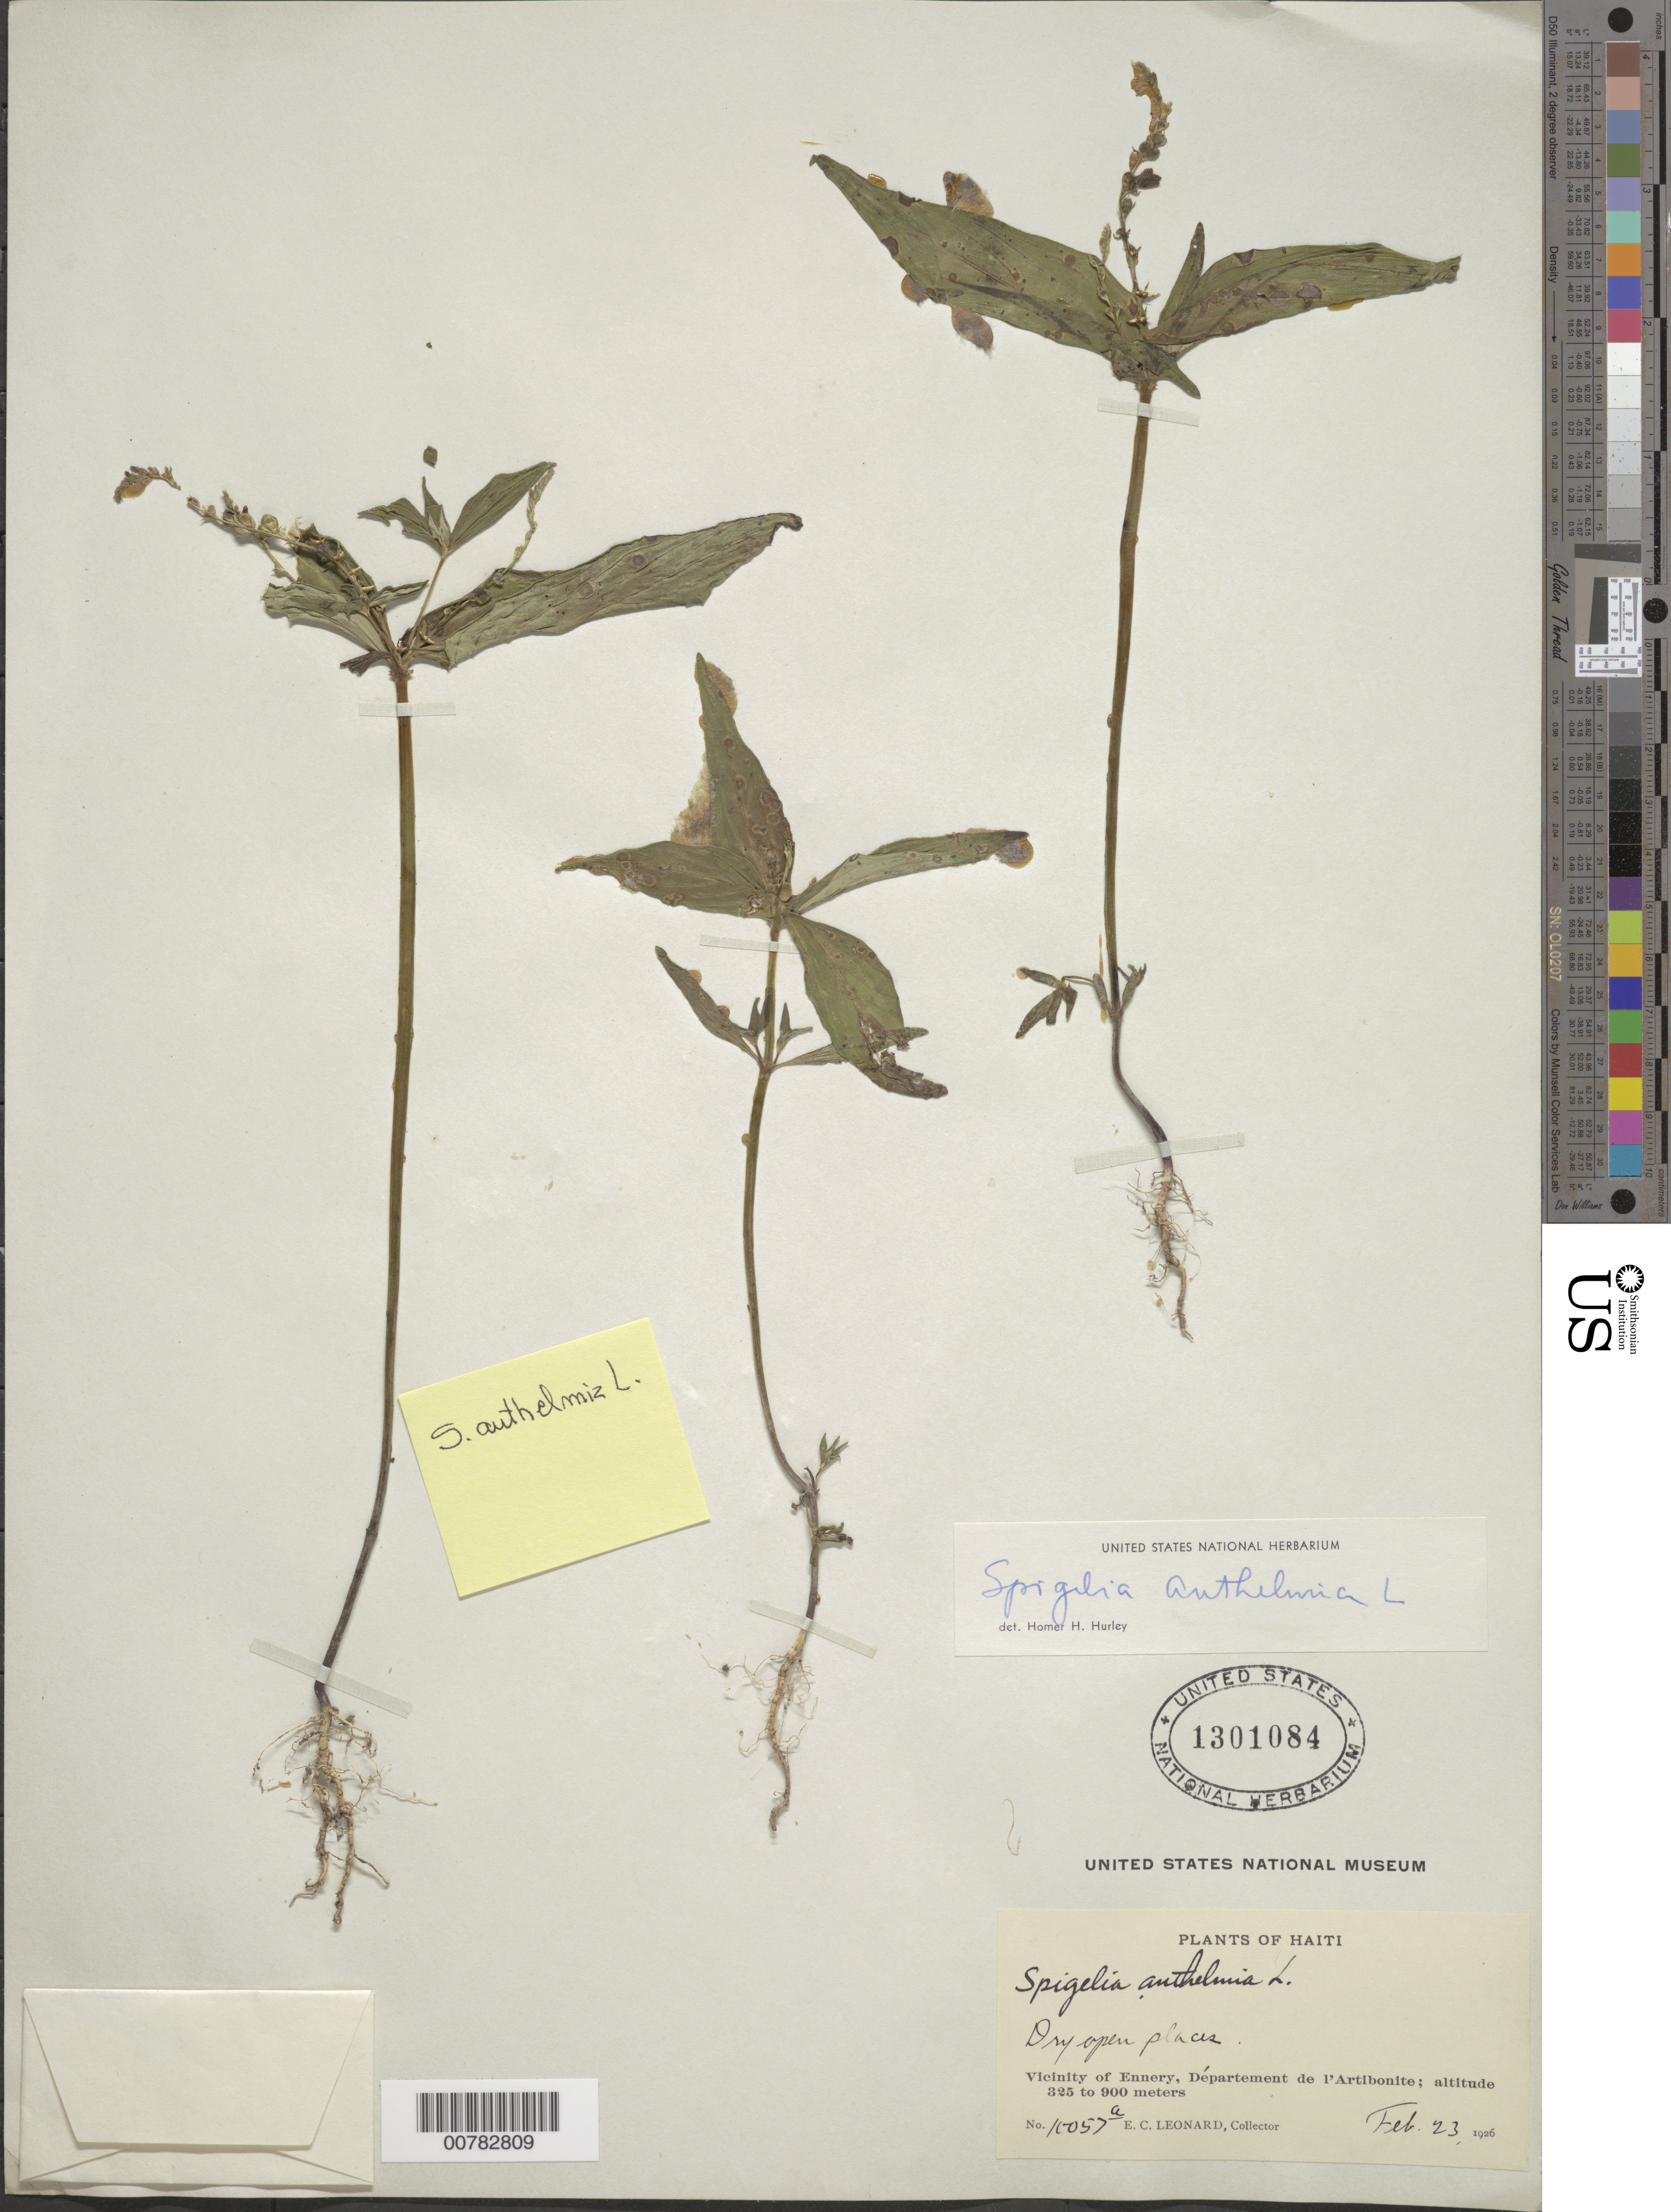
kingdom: Plantae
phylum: Tracheophyta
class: Magnoliopsida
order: Gentianales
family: Loganiaceae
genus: Spigelia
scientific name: Spigelia anthelmia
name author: L.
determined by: Hurley, H. H.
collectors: E. C. Leonard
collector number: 10057a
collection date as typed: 23 Feb 1926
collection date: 1926-02-23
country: Haiti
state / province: Artibonite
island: Hispaniola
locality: Vicinity of Ennery.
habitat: Dry open places.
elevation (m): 325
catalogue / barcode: US 1301084